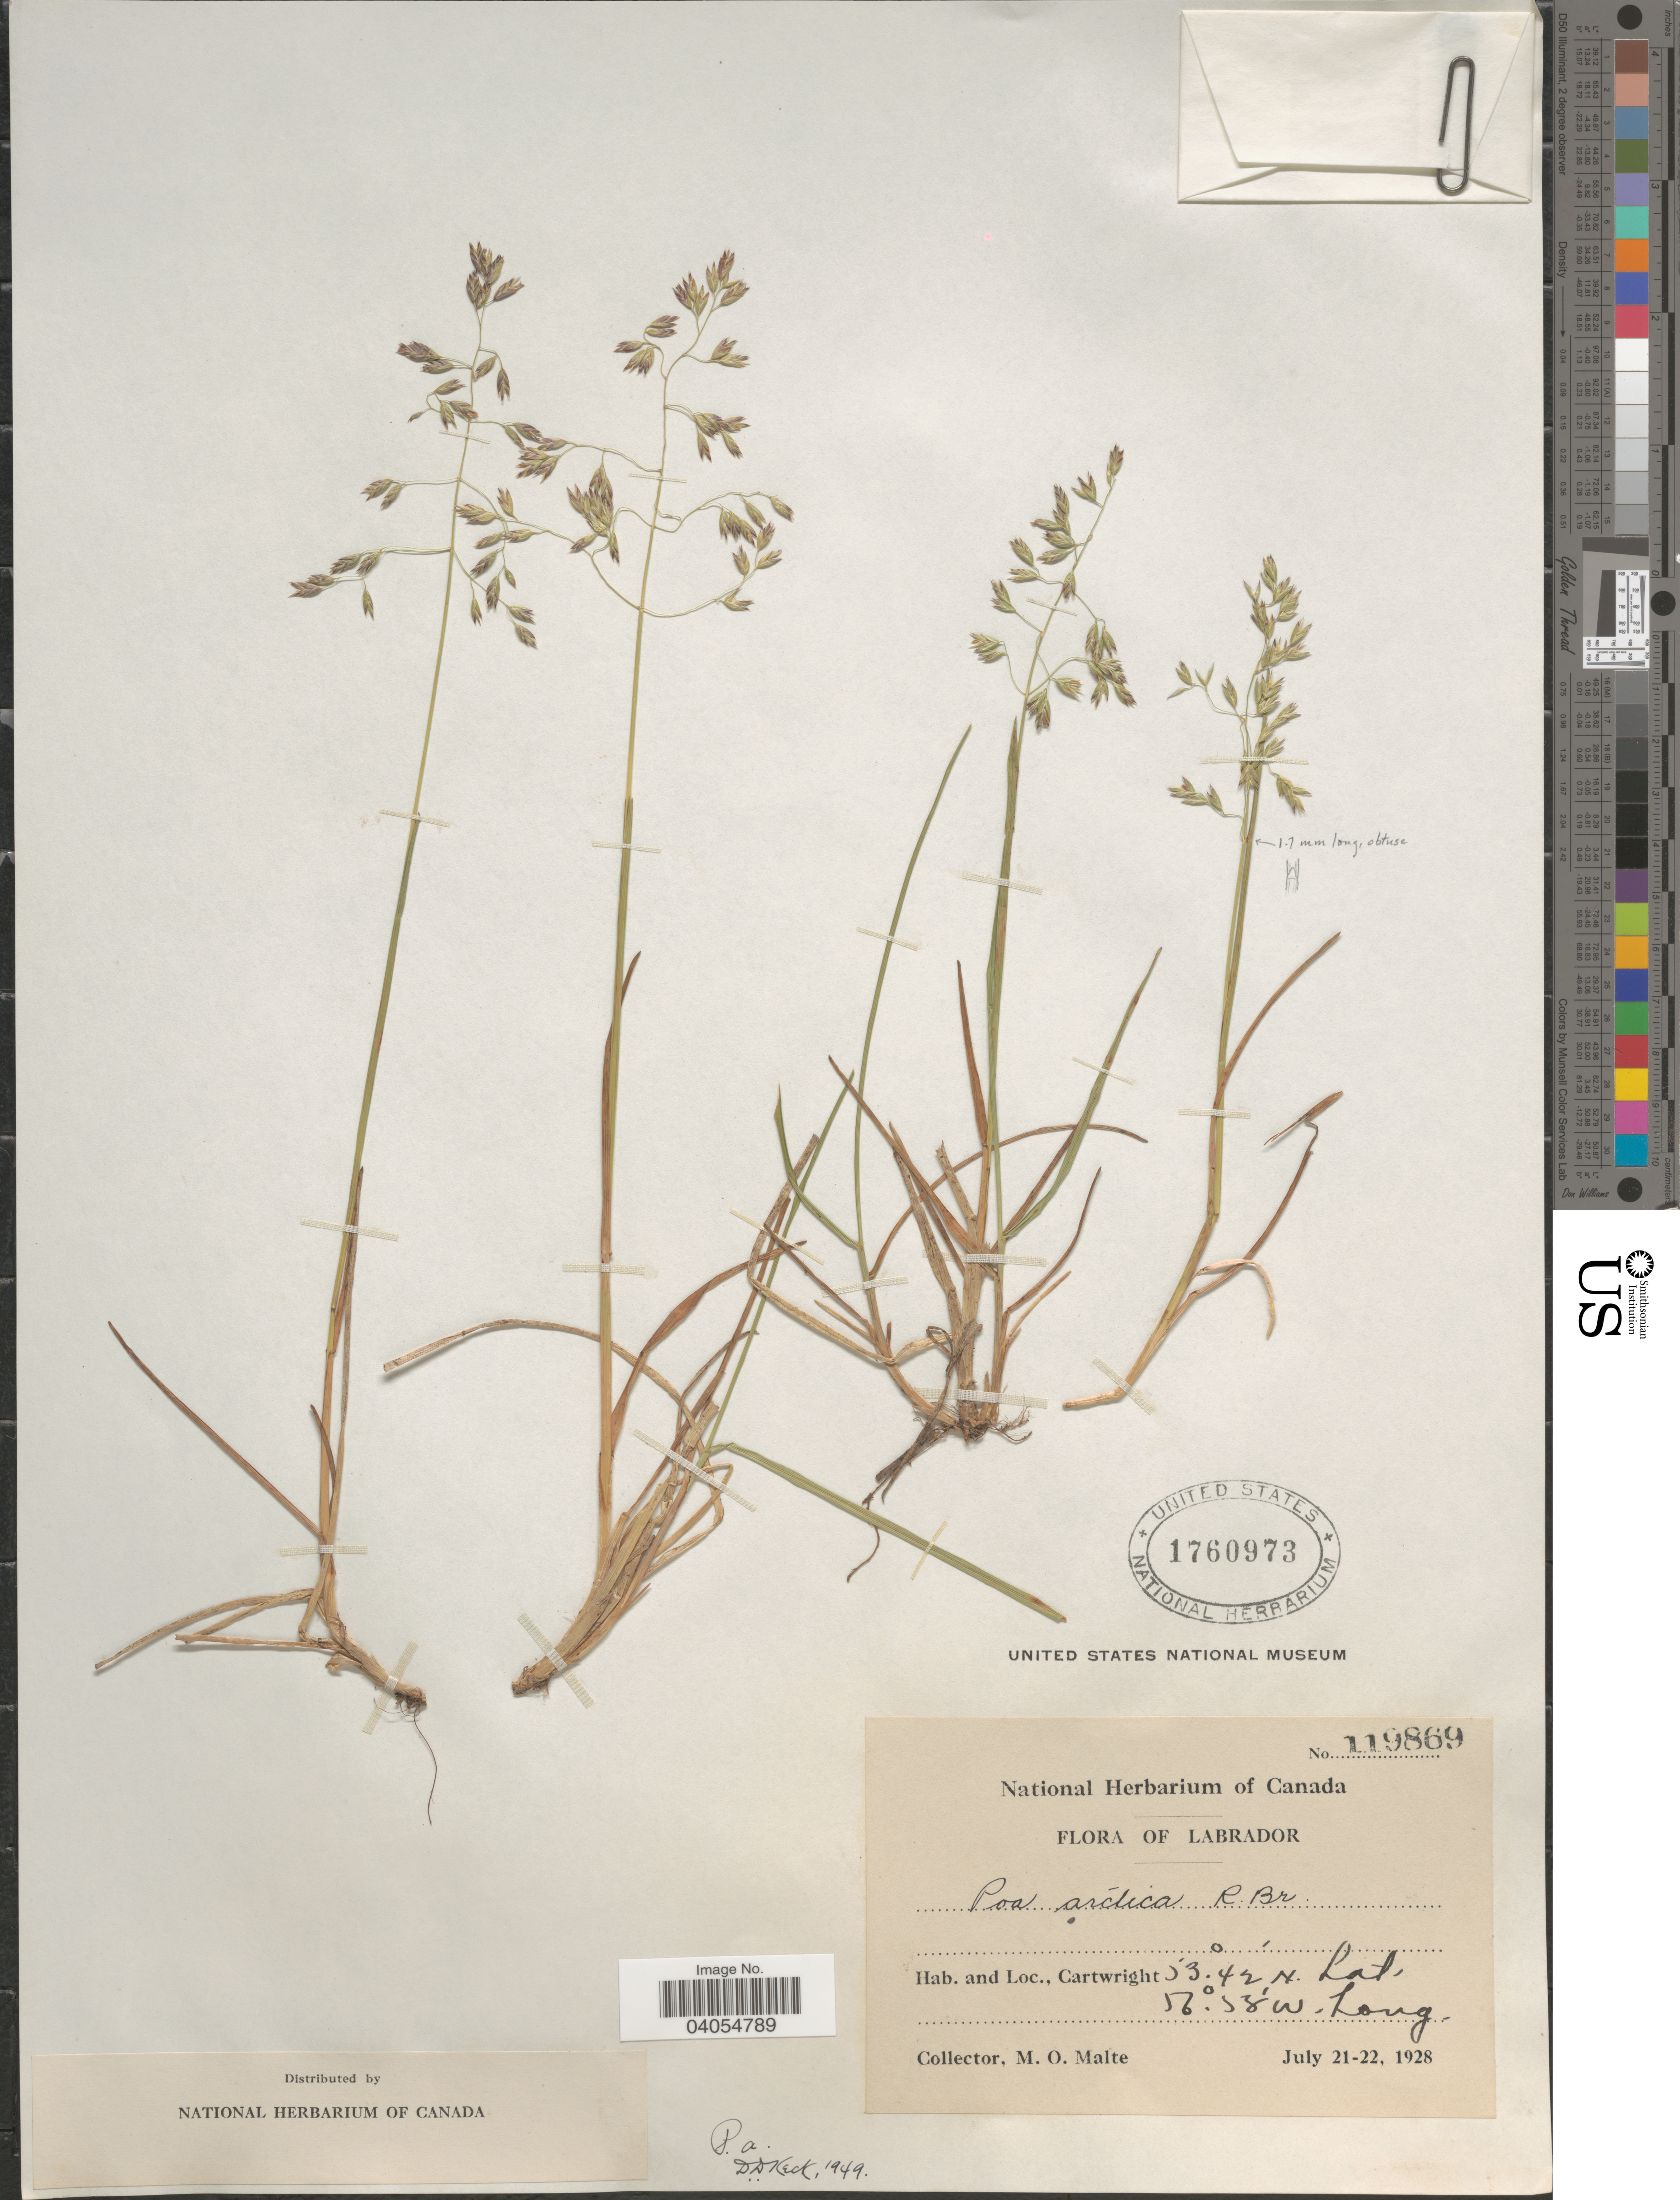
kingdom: Plantae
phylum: Tracheophyta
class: Liliopsida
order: Poales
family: Poaceae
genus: Poa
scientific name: Poa arctica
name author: R. Br.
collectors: M. O. Malte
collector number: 119869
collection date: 1928-07-21/1928-07-22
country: Canada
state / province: Newfoundland and Labrador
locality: Labrador. Cartwright.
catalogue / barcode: US 1760973